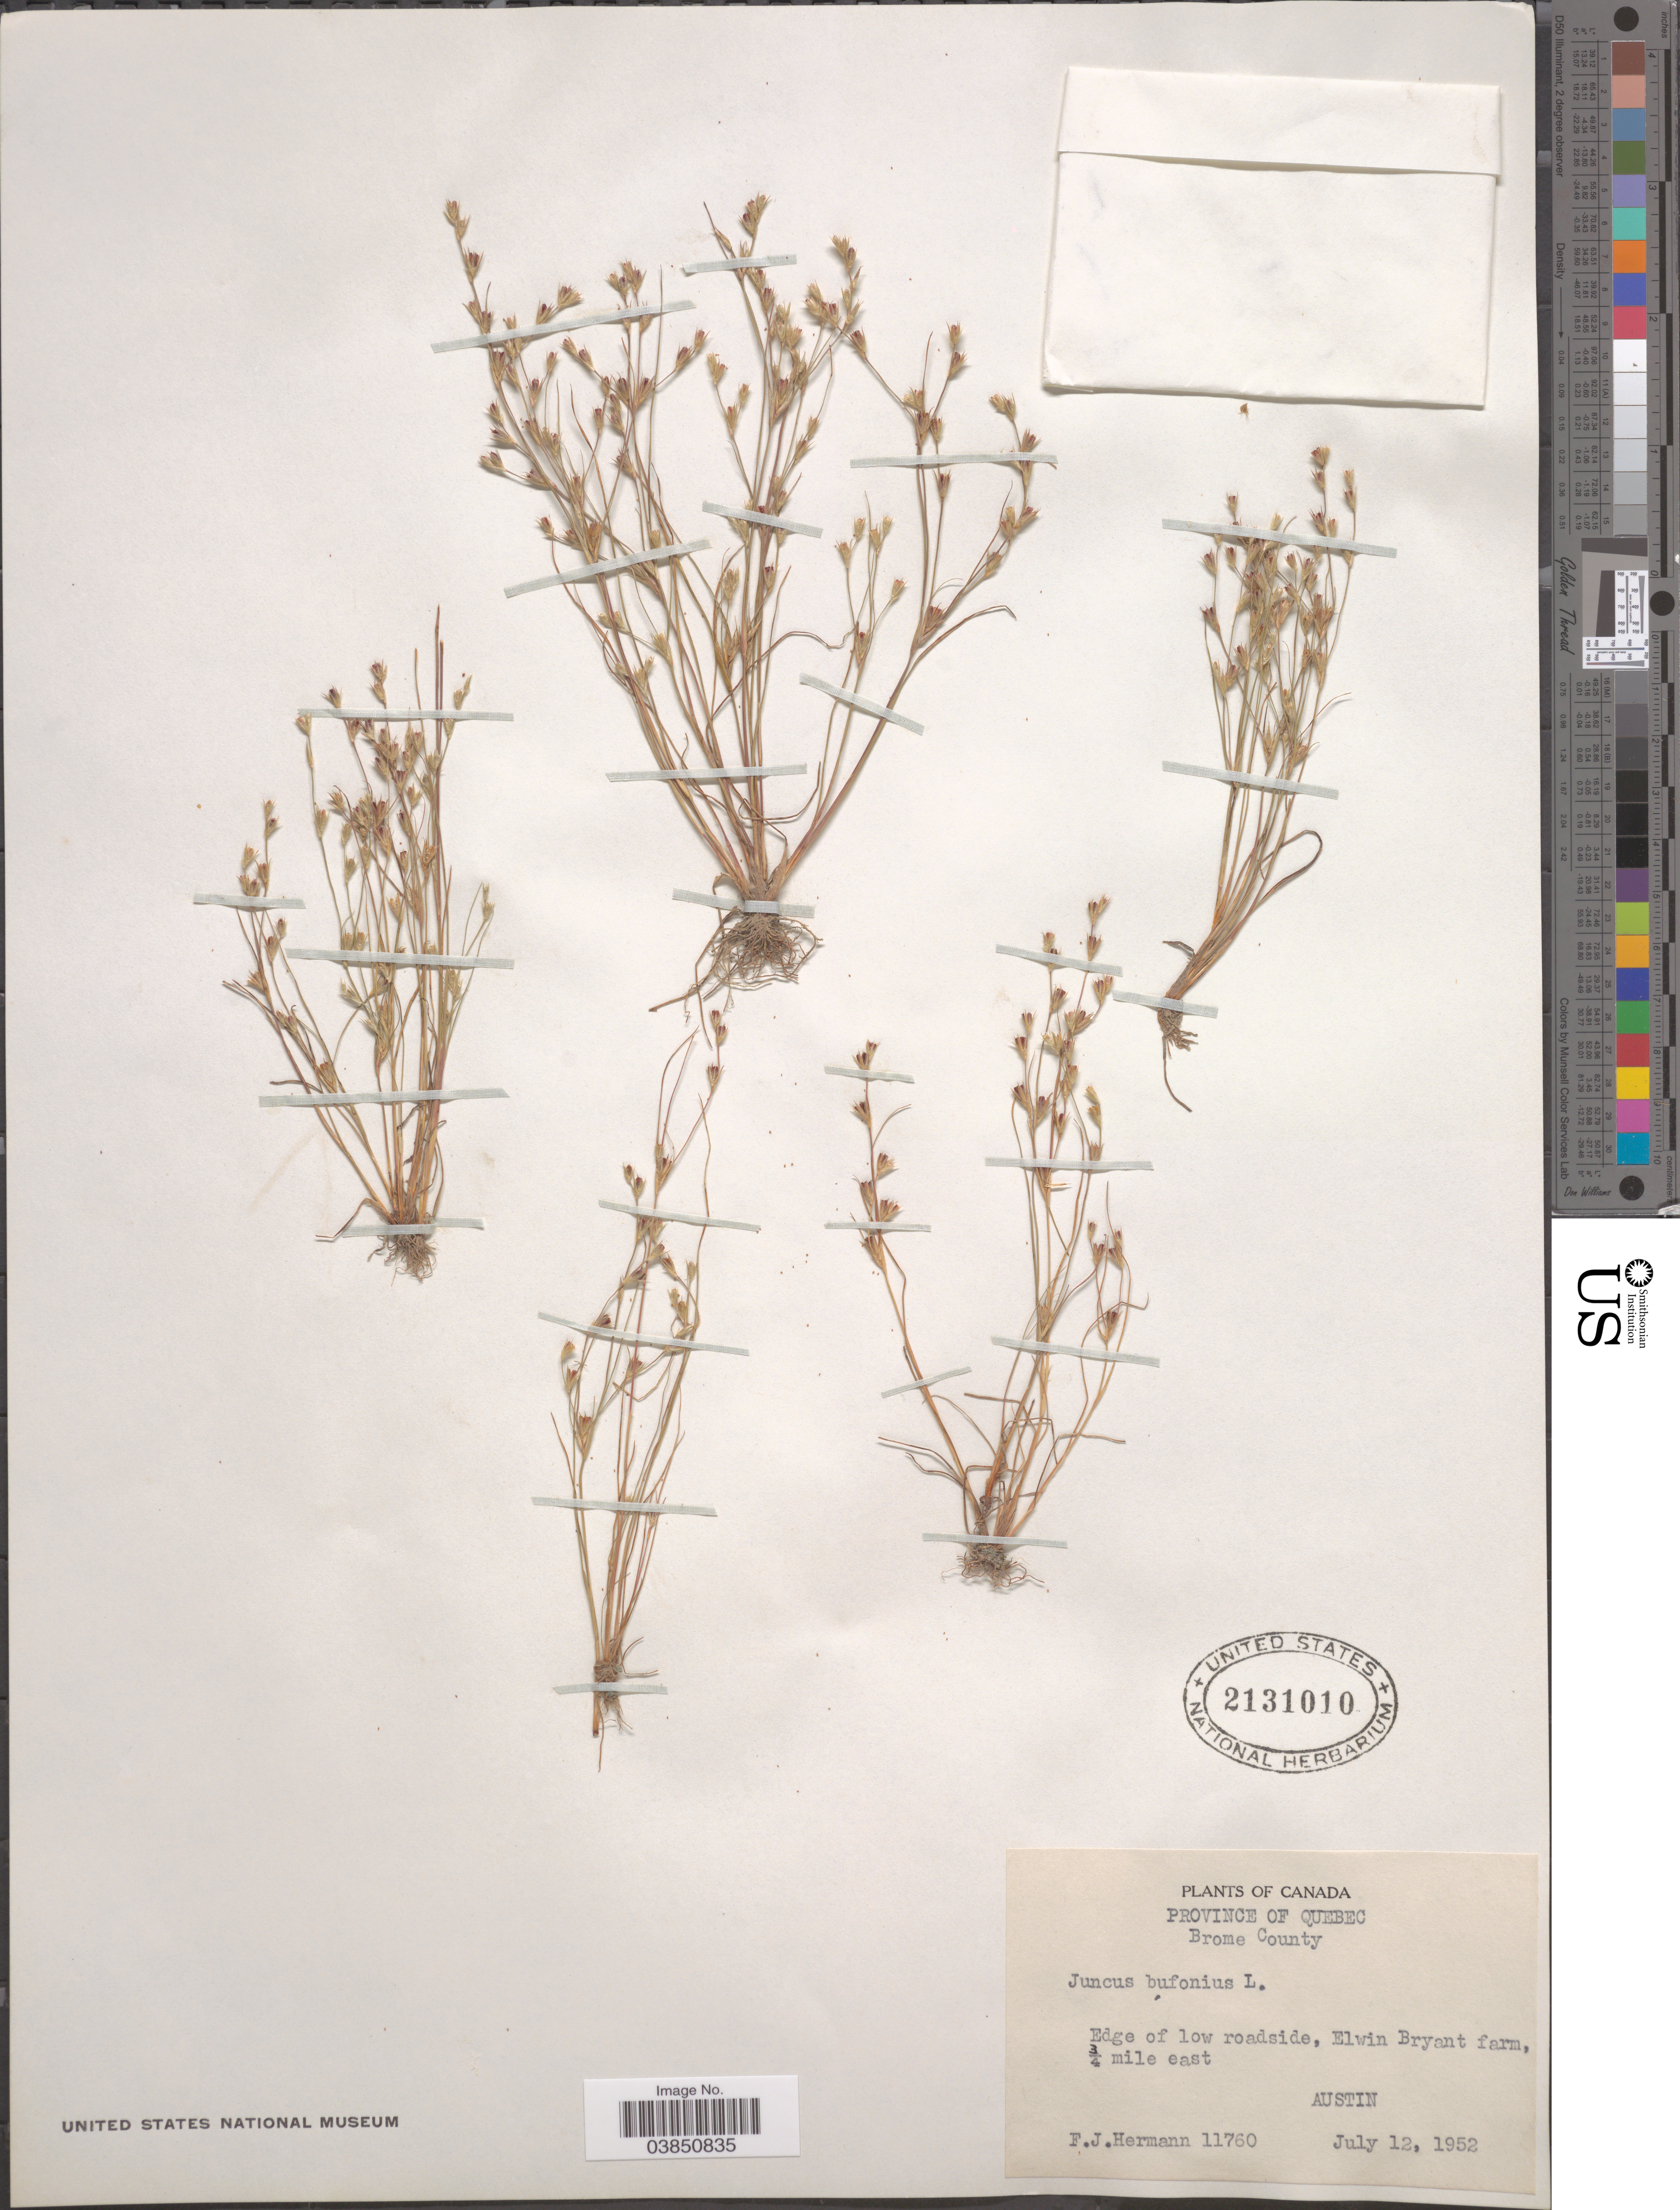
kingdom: Plantae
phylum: Tracheophyta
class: Liliopsida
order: Poales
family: Juncaceae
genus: Juncus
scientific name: Juncus bufonius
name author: L.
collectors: F. J. Hermann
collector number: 11760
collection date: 1952-07-12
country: Canada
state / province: Quebec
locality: Brome County. Elwin Bryant farm, ¾ mile east. Austin.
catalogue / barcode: US 2131010